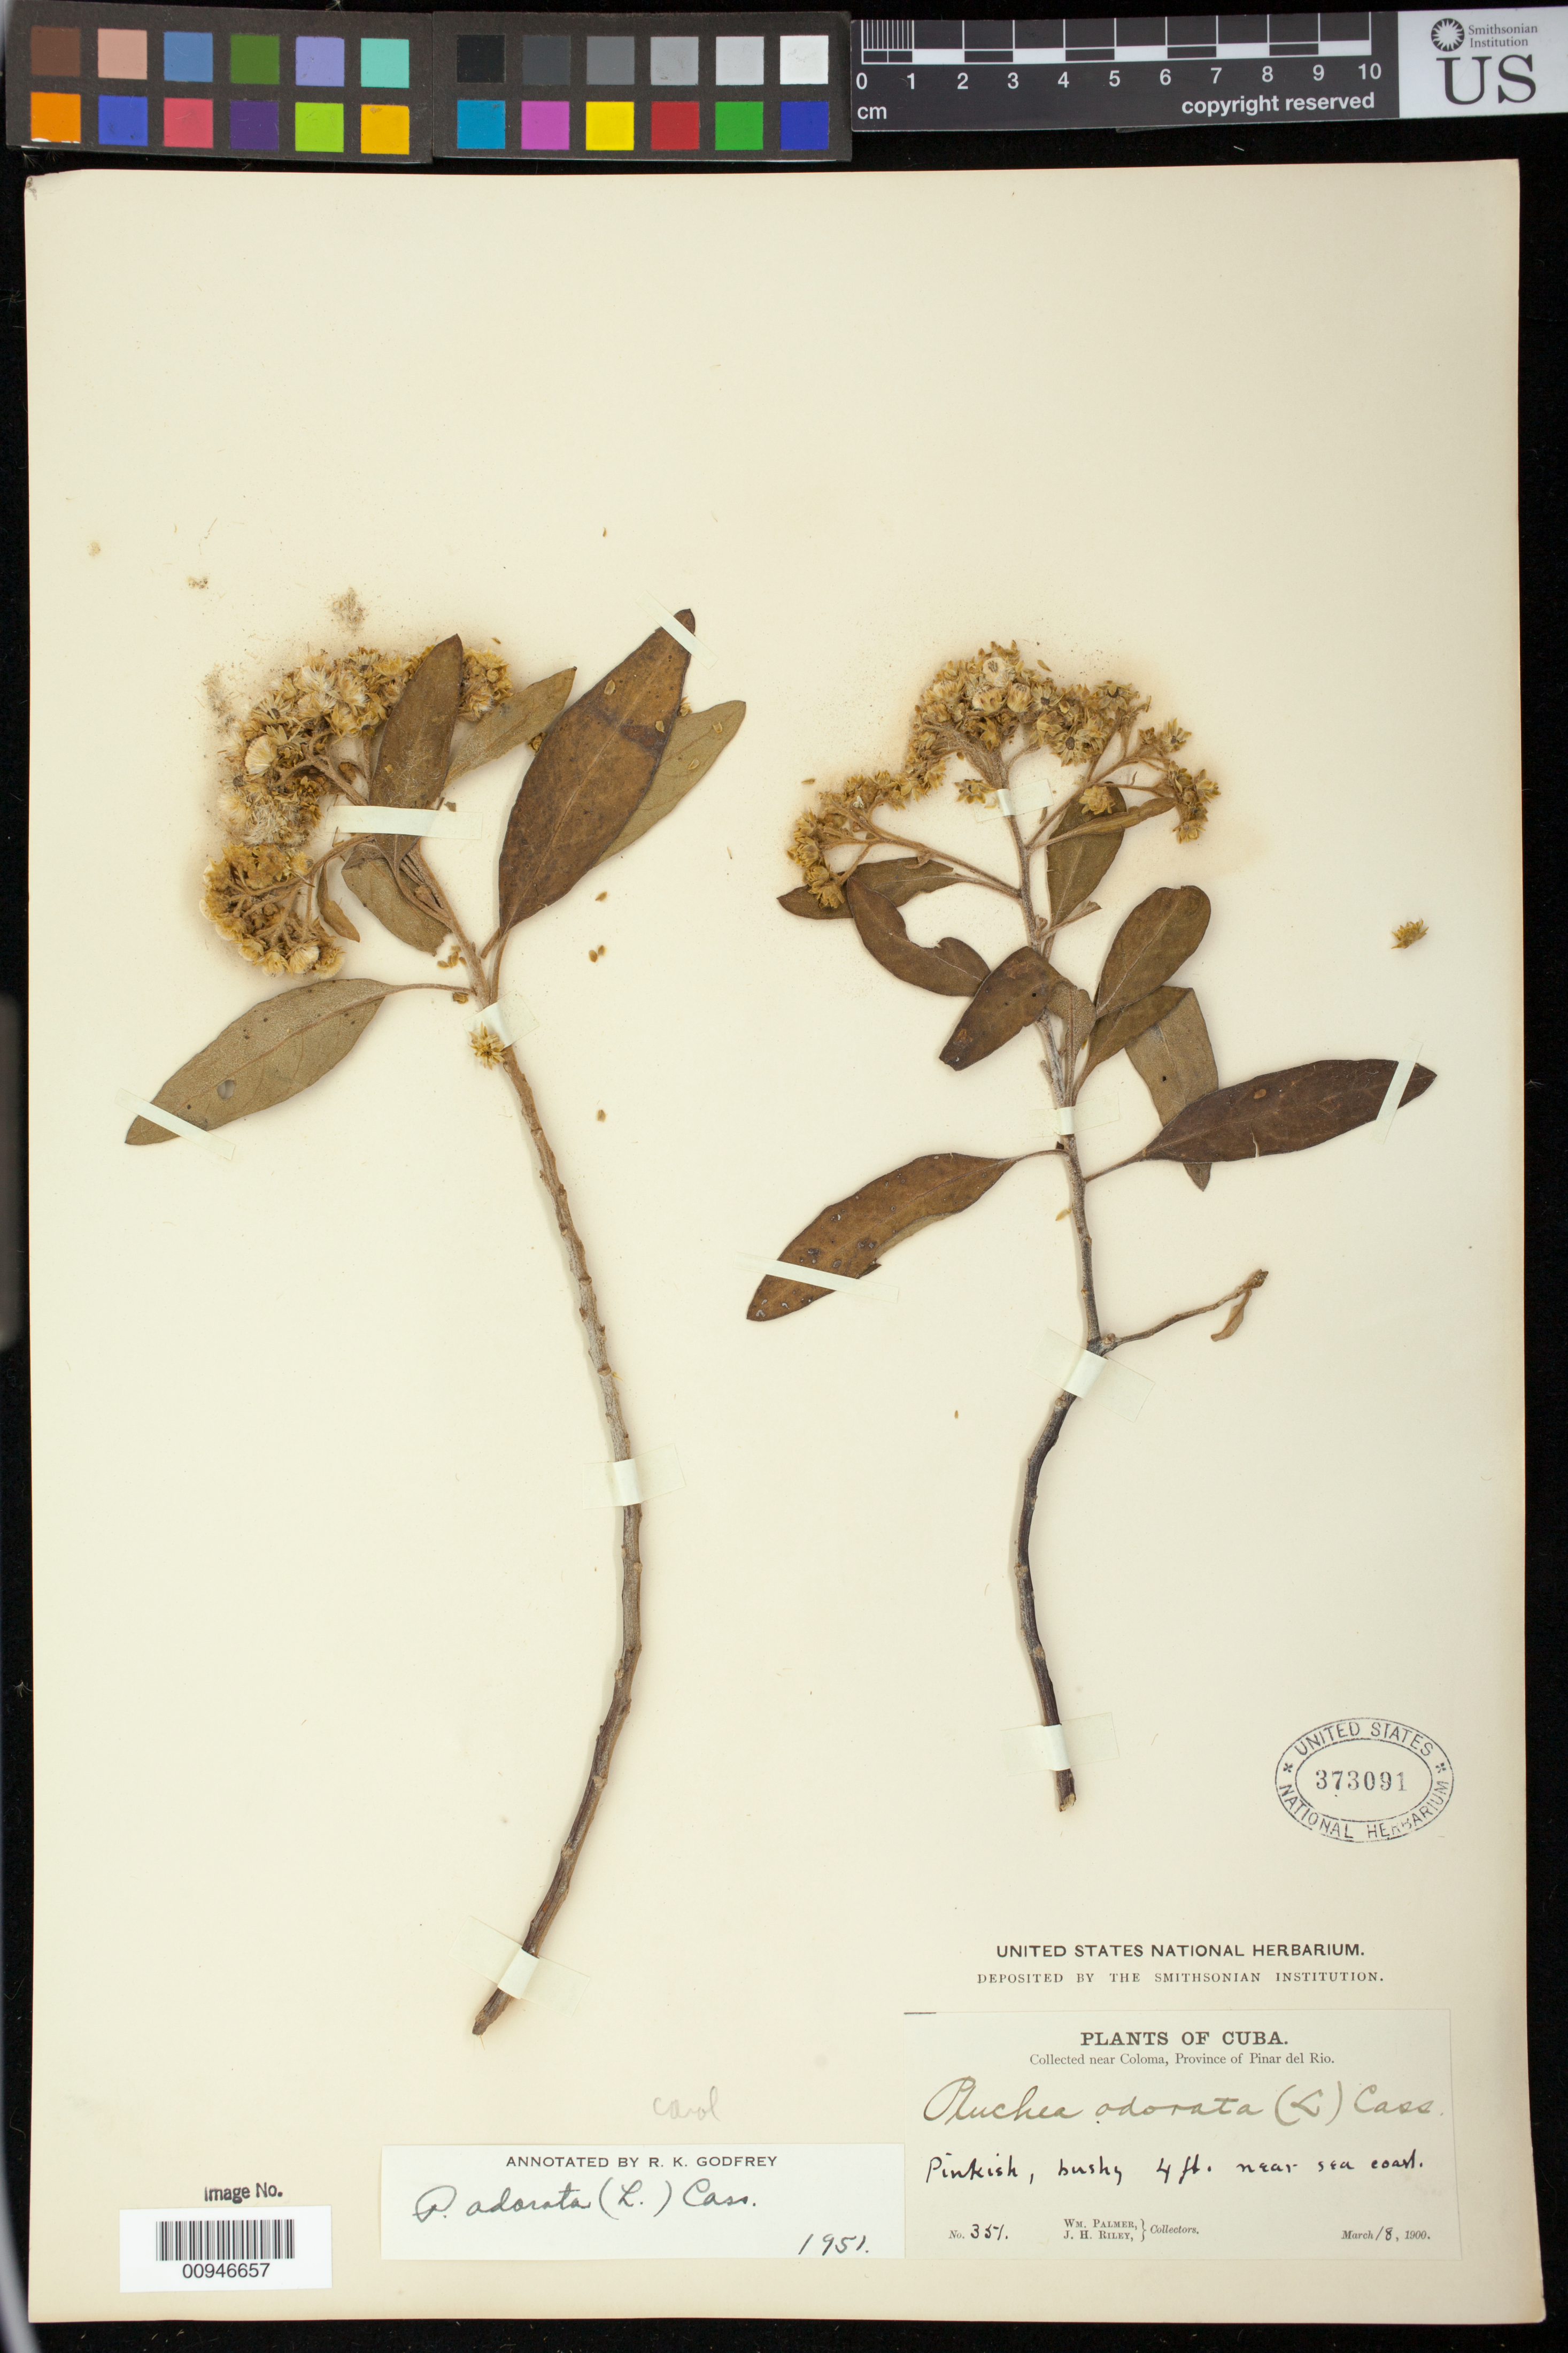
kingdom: Plantae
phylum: Tracheophyta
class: Magnoliopsida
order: Asterales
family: Asteraceae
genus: Pluchea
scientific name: Pluchea carolinensis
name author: (Jacq.) D. Don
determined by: Godfrey, R. K.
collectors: W. Palmer & J. H. Riley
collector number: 351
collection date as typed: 18 Mar 1900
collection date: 1900-03-18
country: Cuba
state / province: Pinar del Rio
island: Cuba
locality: Near Coloma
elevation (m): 0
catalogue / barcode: US 373091